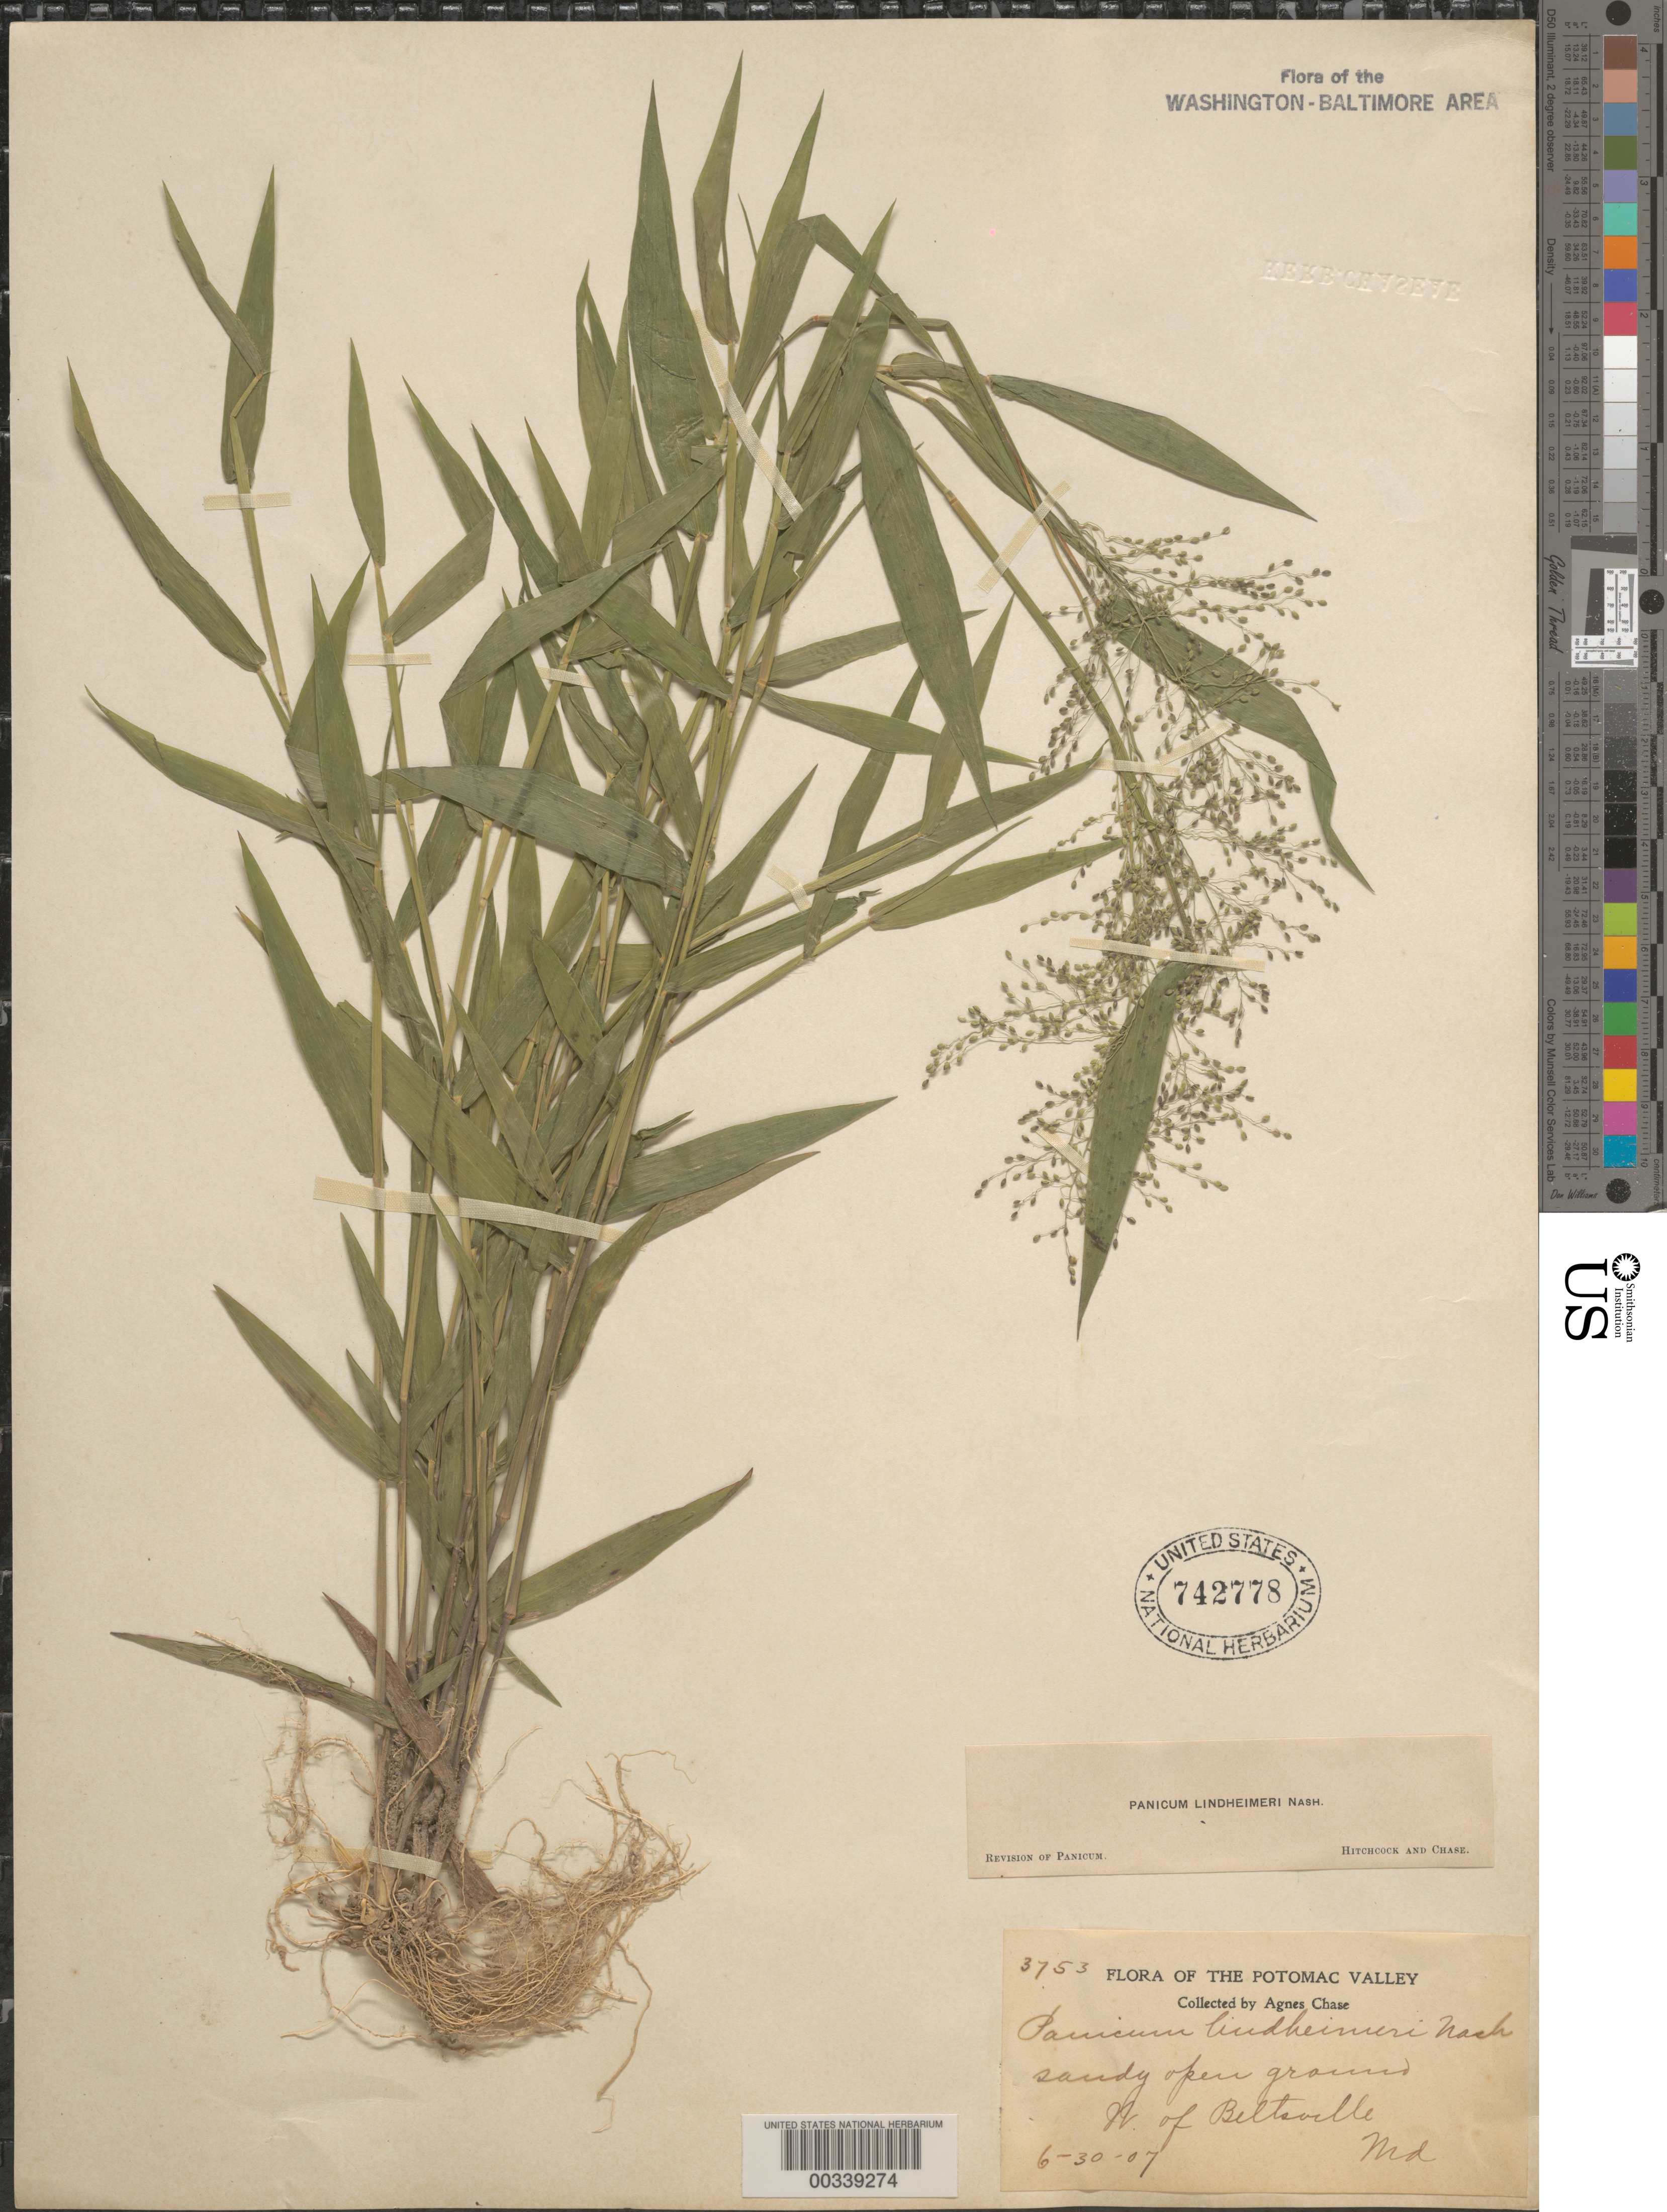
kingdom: Plantae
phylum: Tracheophyta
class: Liliopsida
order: Poales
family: Poaceae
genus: Dichanthelium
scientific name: Dichanthelium acuminatum var. lindheimeri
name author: (Nash) Gould & C.A. Clark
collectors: A. Chase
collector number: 3753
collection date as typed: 30 Jun 1907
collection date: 1907-06-30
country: United States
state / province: Maryland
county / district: Prince George's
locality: W of Beltsville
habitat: Sandy open ground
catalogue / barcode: US 742778